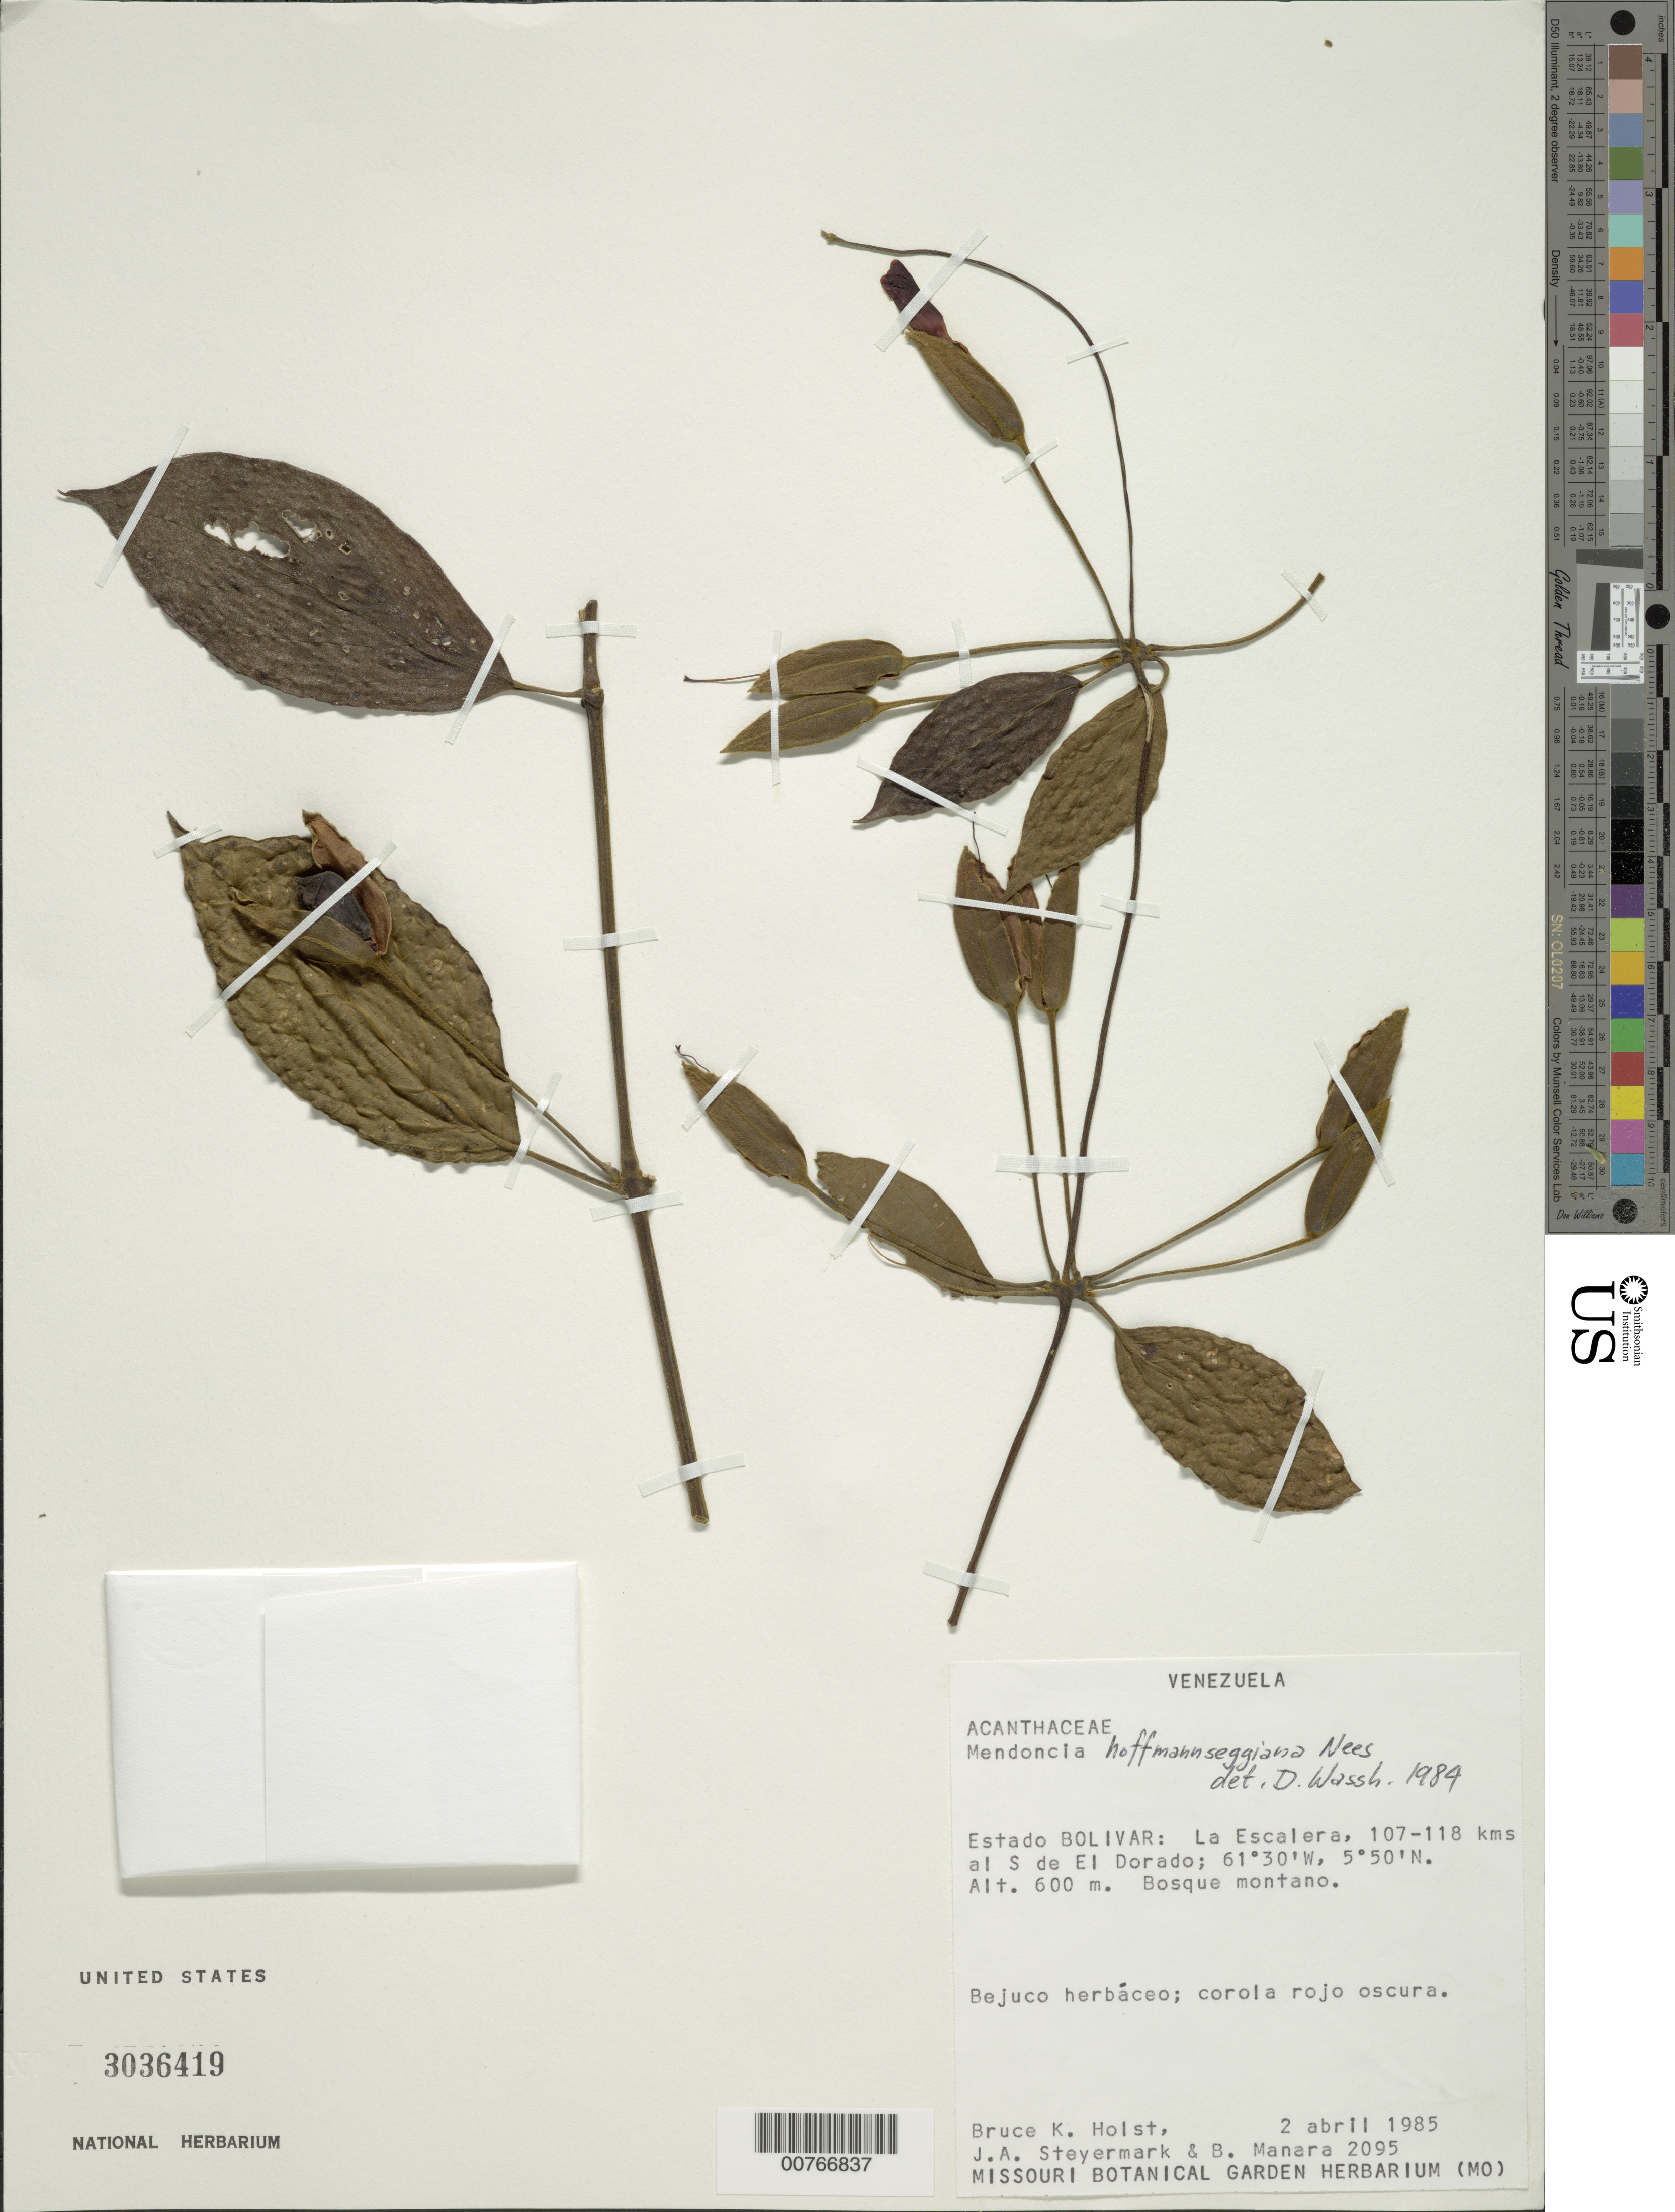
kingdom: Plantae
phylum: Tracheophyta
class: Magnoliopsida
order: Lamiales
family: Acanthaceae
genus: Mendoncia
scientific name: Mendoncia hoffmannseggiana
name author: Nees in DC.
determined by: Wasshausen, Dieter C., (BOT), Smithsonian Institution - National Museum of Natural History (UNITED STATES)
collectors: B. Holst, J. Steyermark & B. Manara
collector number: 2095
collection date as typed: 2-Apr-85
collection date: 1985-04-02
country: Venezuela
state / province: Bolívar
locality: La Escalera, 107-118 km S of El Dorado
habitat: Montane forest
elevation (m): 600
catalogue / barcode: US 3036419